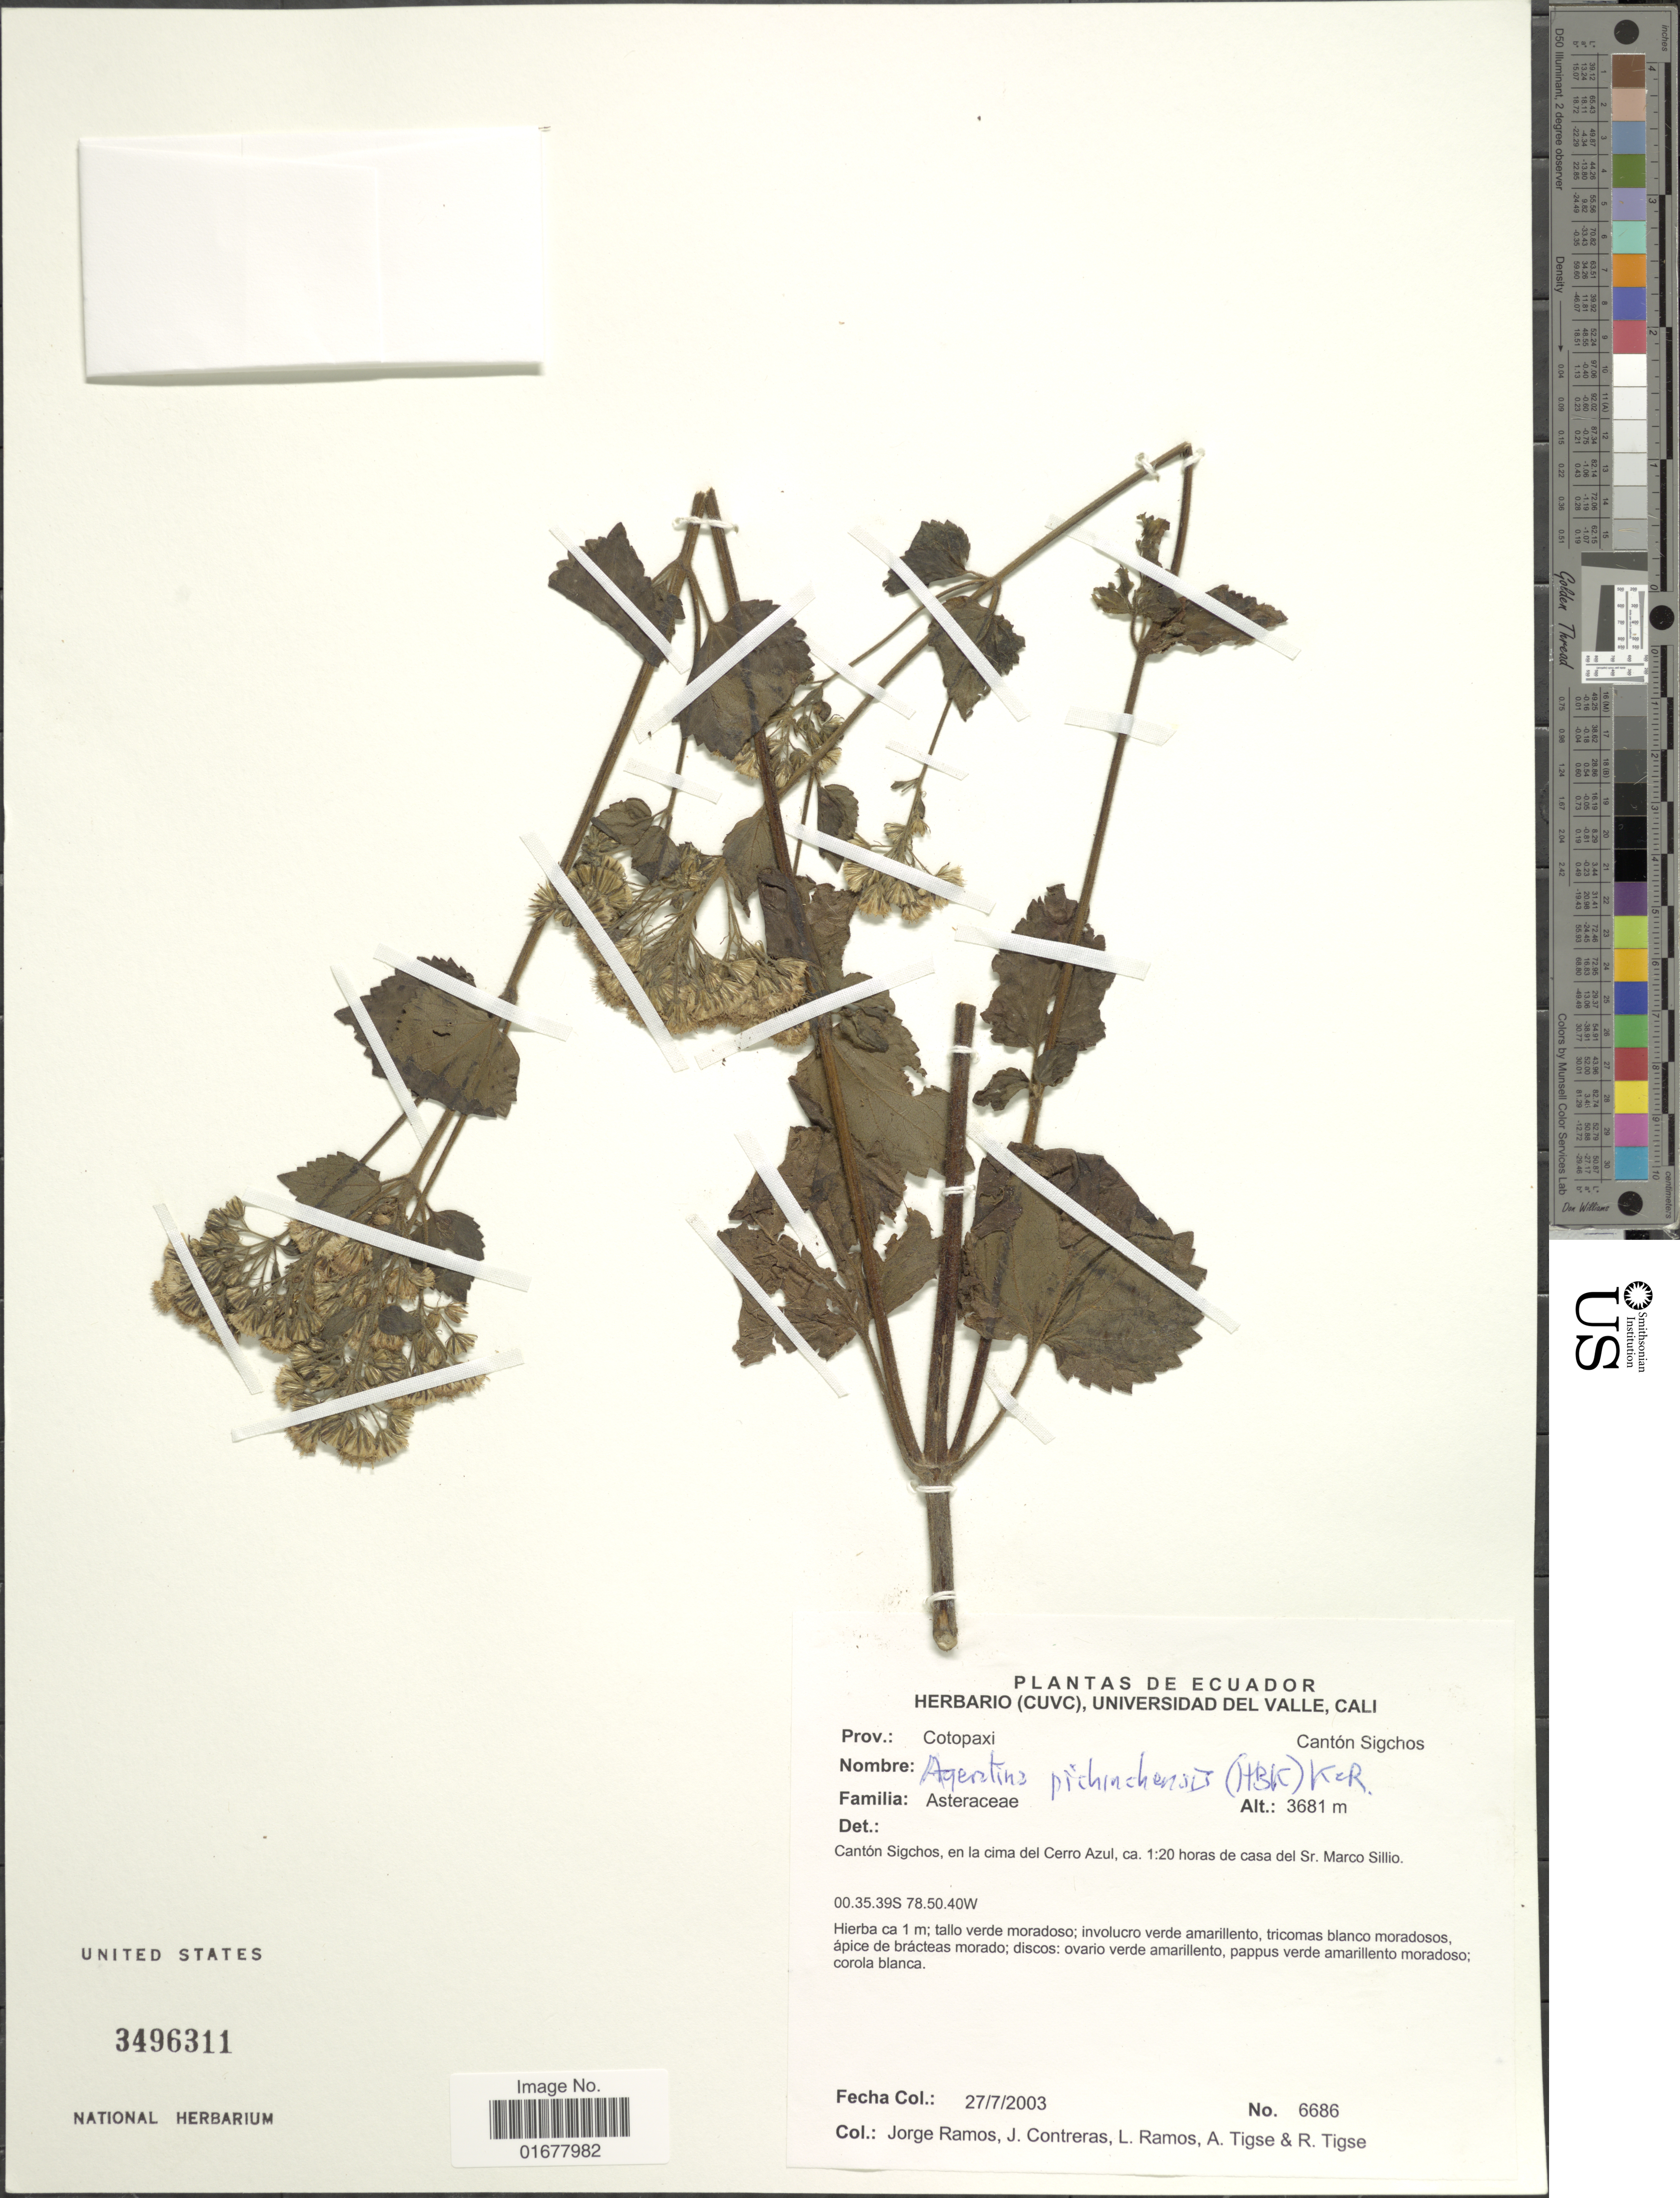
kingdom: Plantae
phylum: Tracheophyta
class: Magnoliopsida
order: Asterales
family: Asteraceae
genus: Ageratina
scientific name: Ageratina pichinchensis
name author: (Kunth) R.M. King & H. Rob.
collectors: J. Ramos, J. Contreras, L. Ramos, A. Tigse & R. Tigse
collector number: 6686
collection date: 2003-07-27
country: Ecuador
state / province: Cotopaxi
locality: Prov.: Cotopaxi, Canton Sigchos, Canton Sigchos, en la cima del Cerro Azul, 1:20 horas de casa del Sr. Marco Sillio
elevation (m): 3681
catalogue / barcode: US 3496311